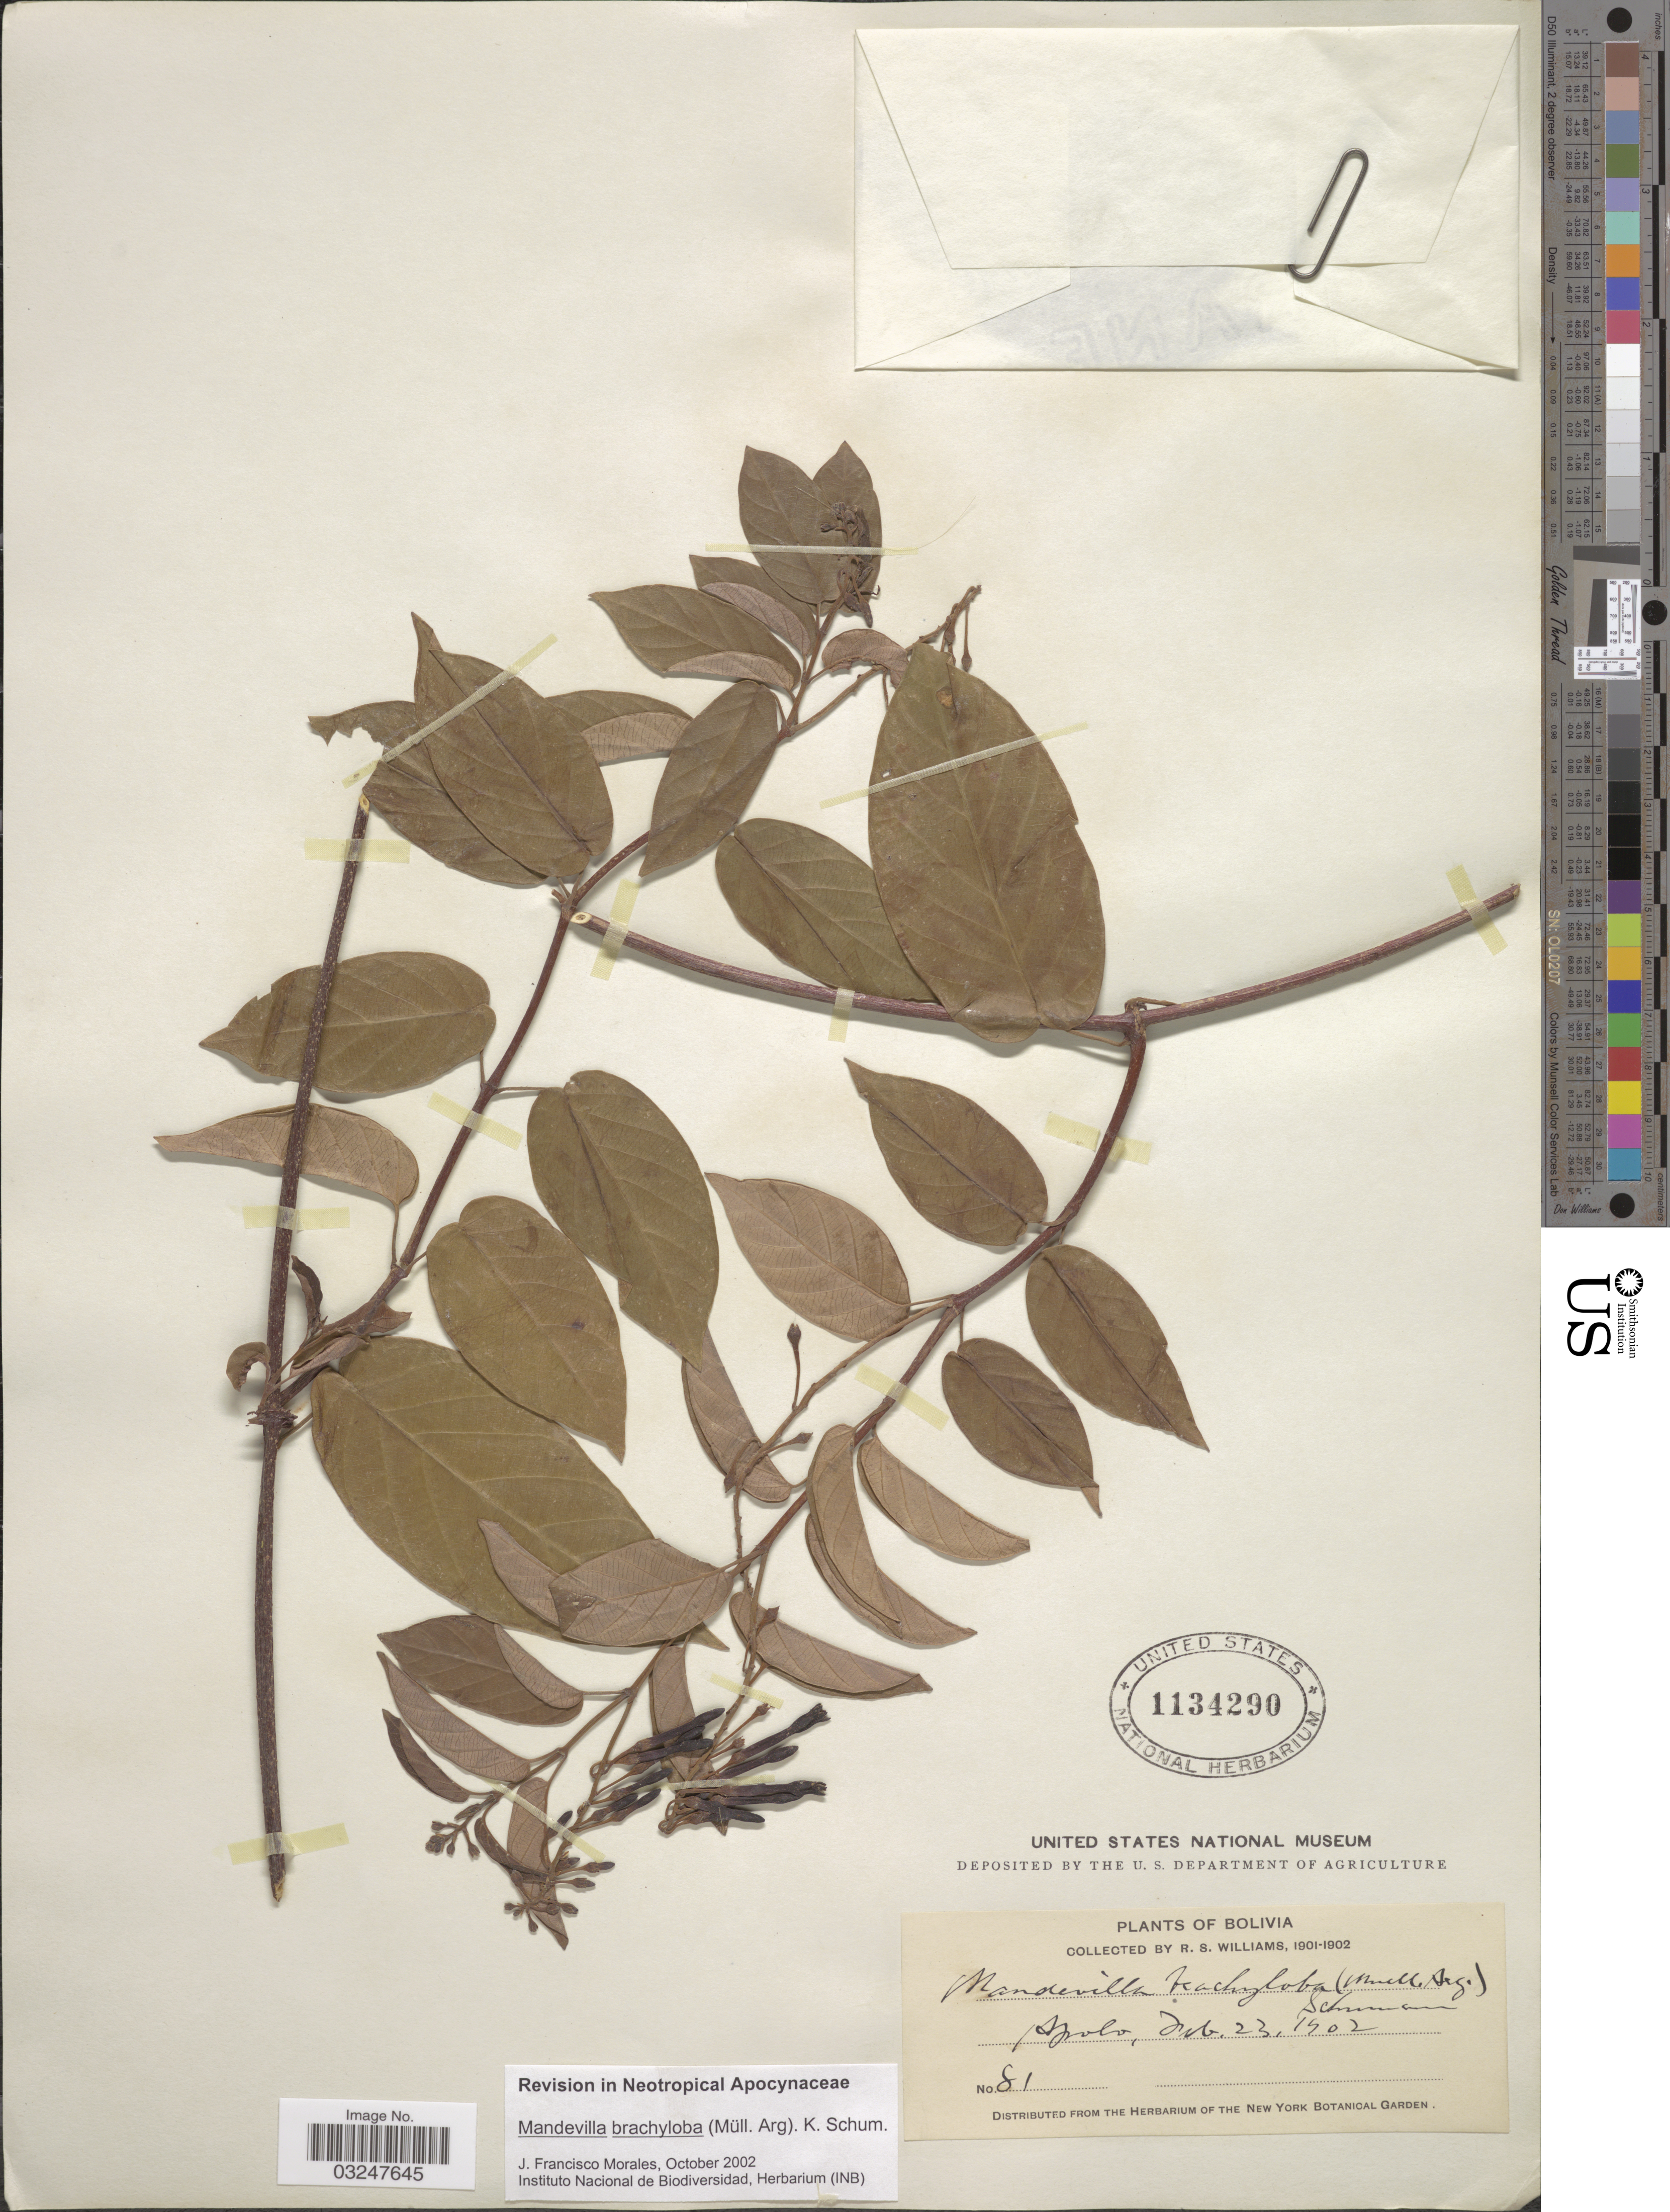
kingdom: Plantae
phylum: Tracheophyta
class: Magnoliopsida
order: Gentianales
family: Apocynaceae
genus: Mandevilla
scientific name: Mandevilla brachyloba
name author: K. Schum.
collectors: R. S. Williams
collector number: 81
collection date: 1902-02-23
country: Bolivia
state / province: La Paz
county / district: Franz Tamayo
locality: Apolo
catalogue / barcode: US 1134290